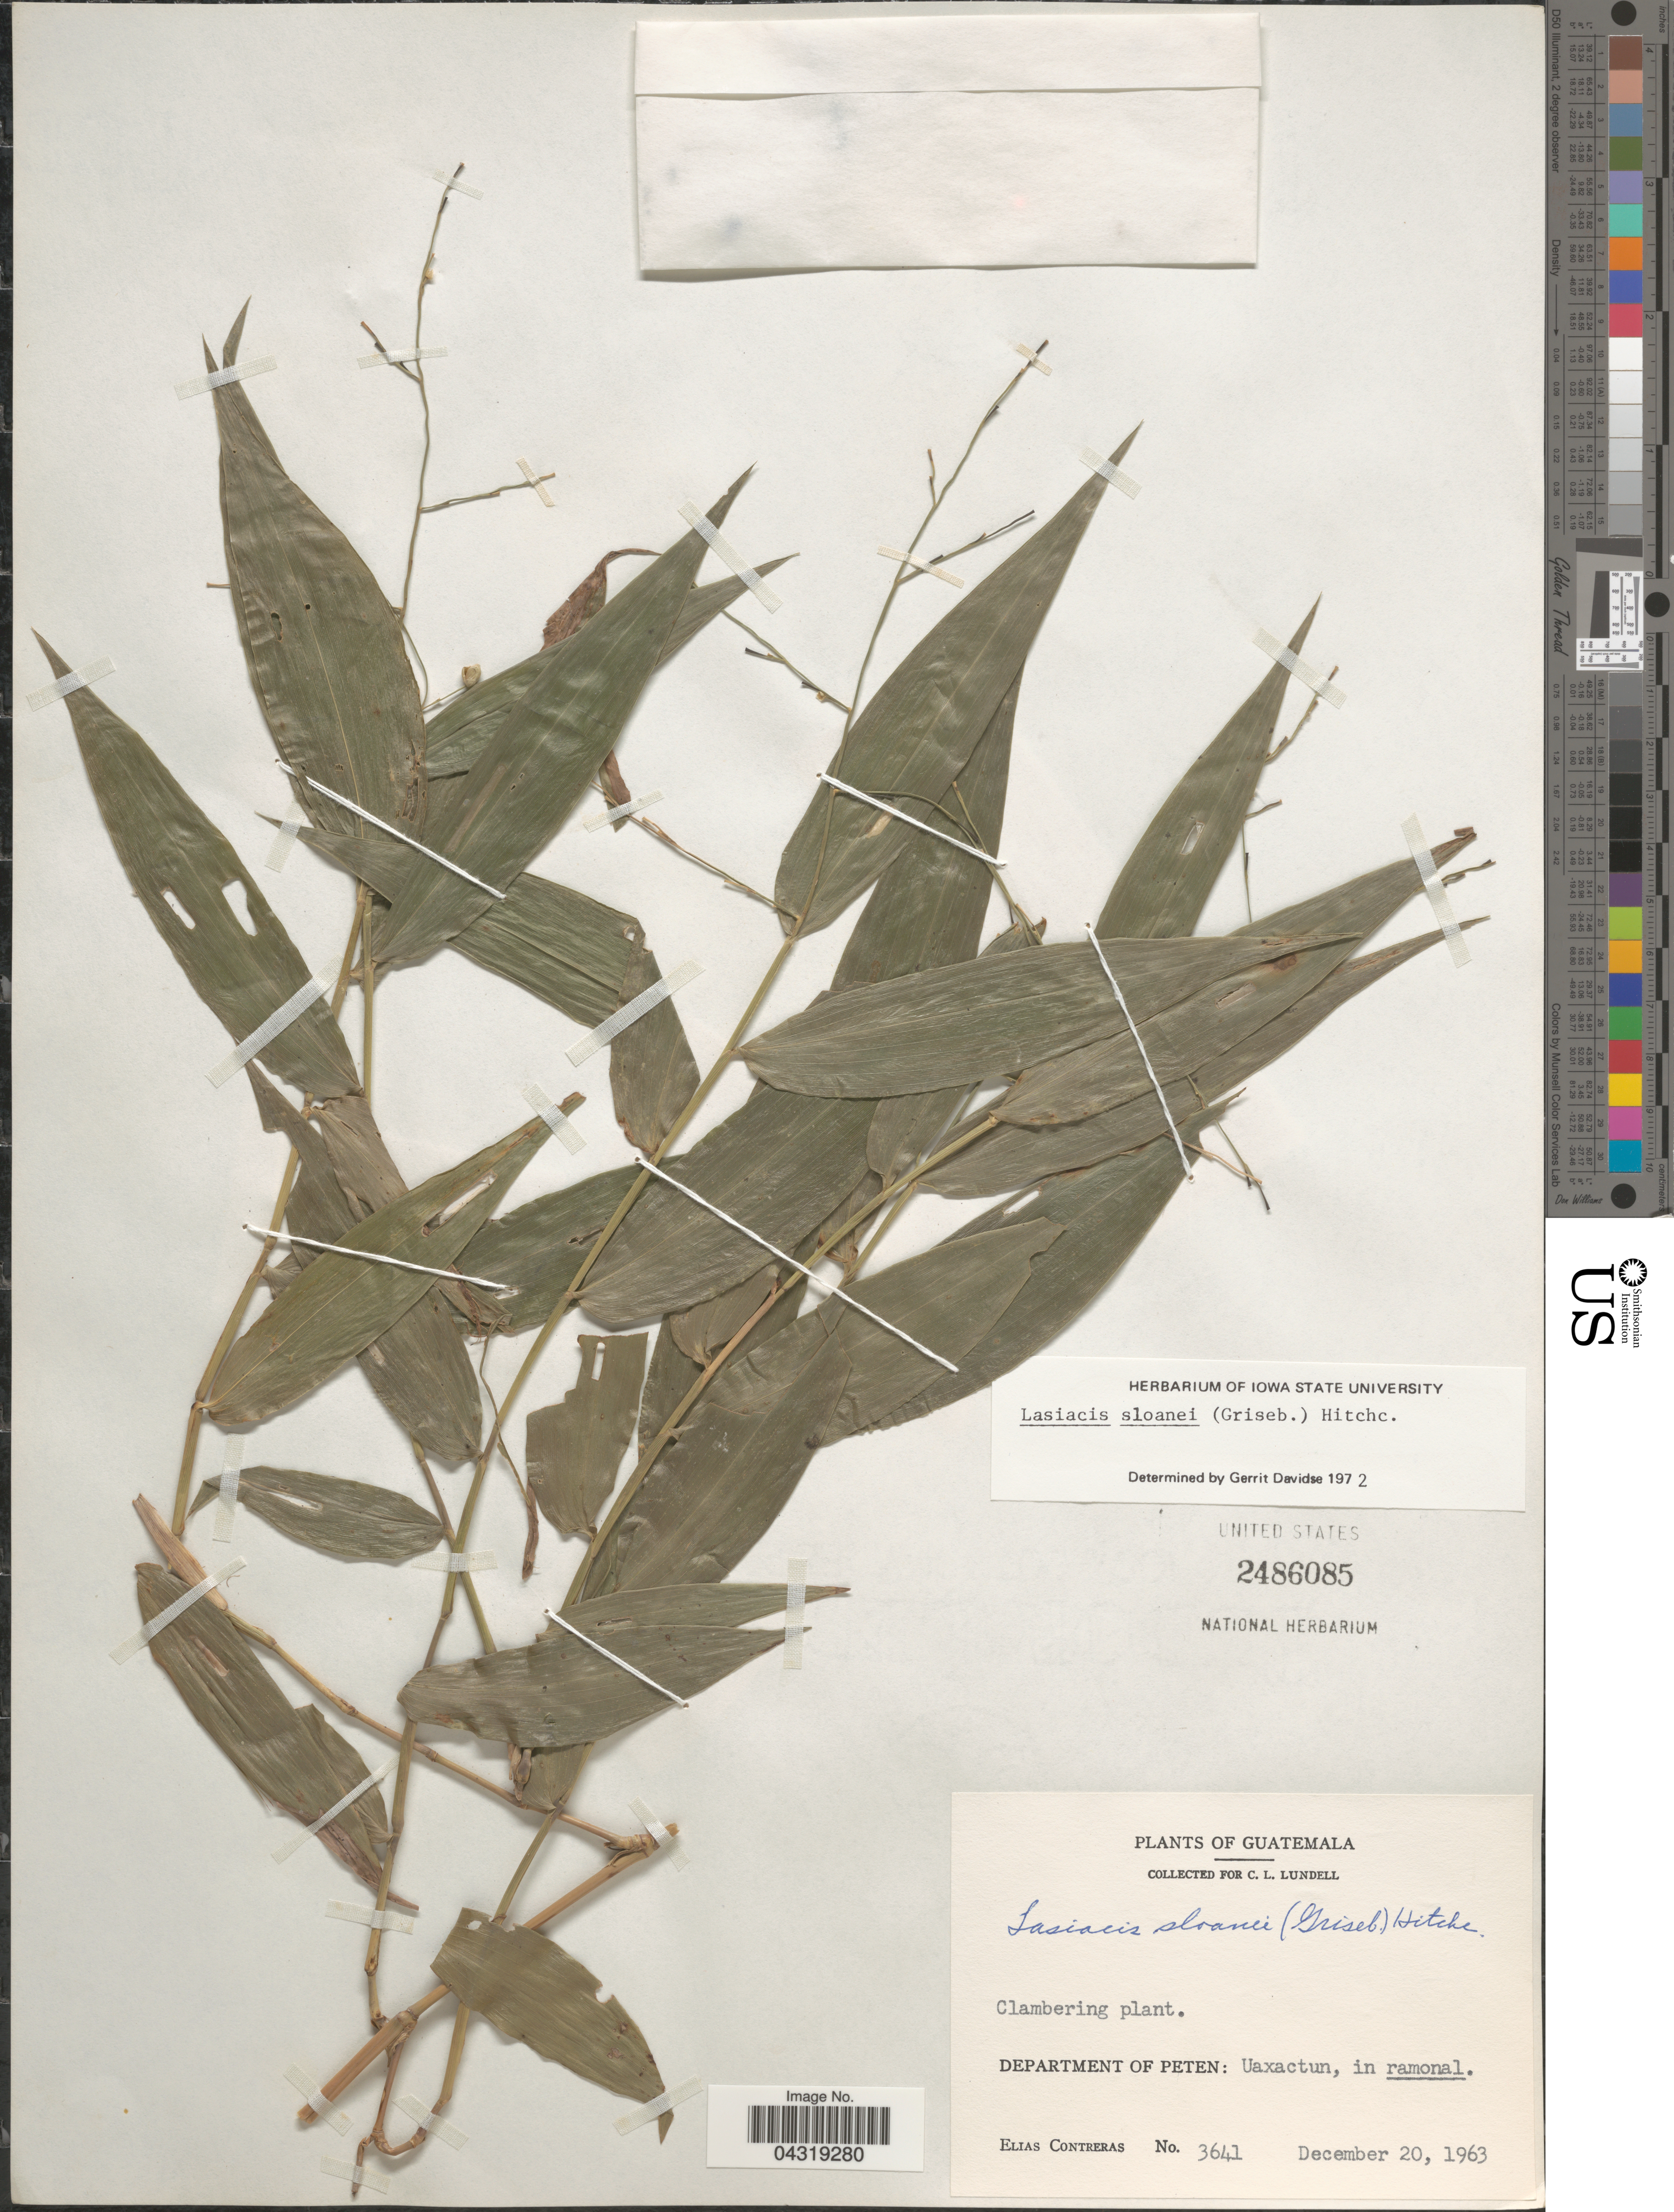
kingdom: Plantae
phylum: Tracheophyta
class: Liliopsida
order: Poales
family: Poaceae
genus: Lasiacis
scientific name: Lasiacis sloanei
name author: (Griseb.) Hitchc.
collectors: E. Contreras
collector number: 3641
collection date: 1963-12-20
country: Guatemala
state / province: El Peten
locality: Department of Peten: Uaxactun, in ramonal.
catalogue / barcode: US 2486085